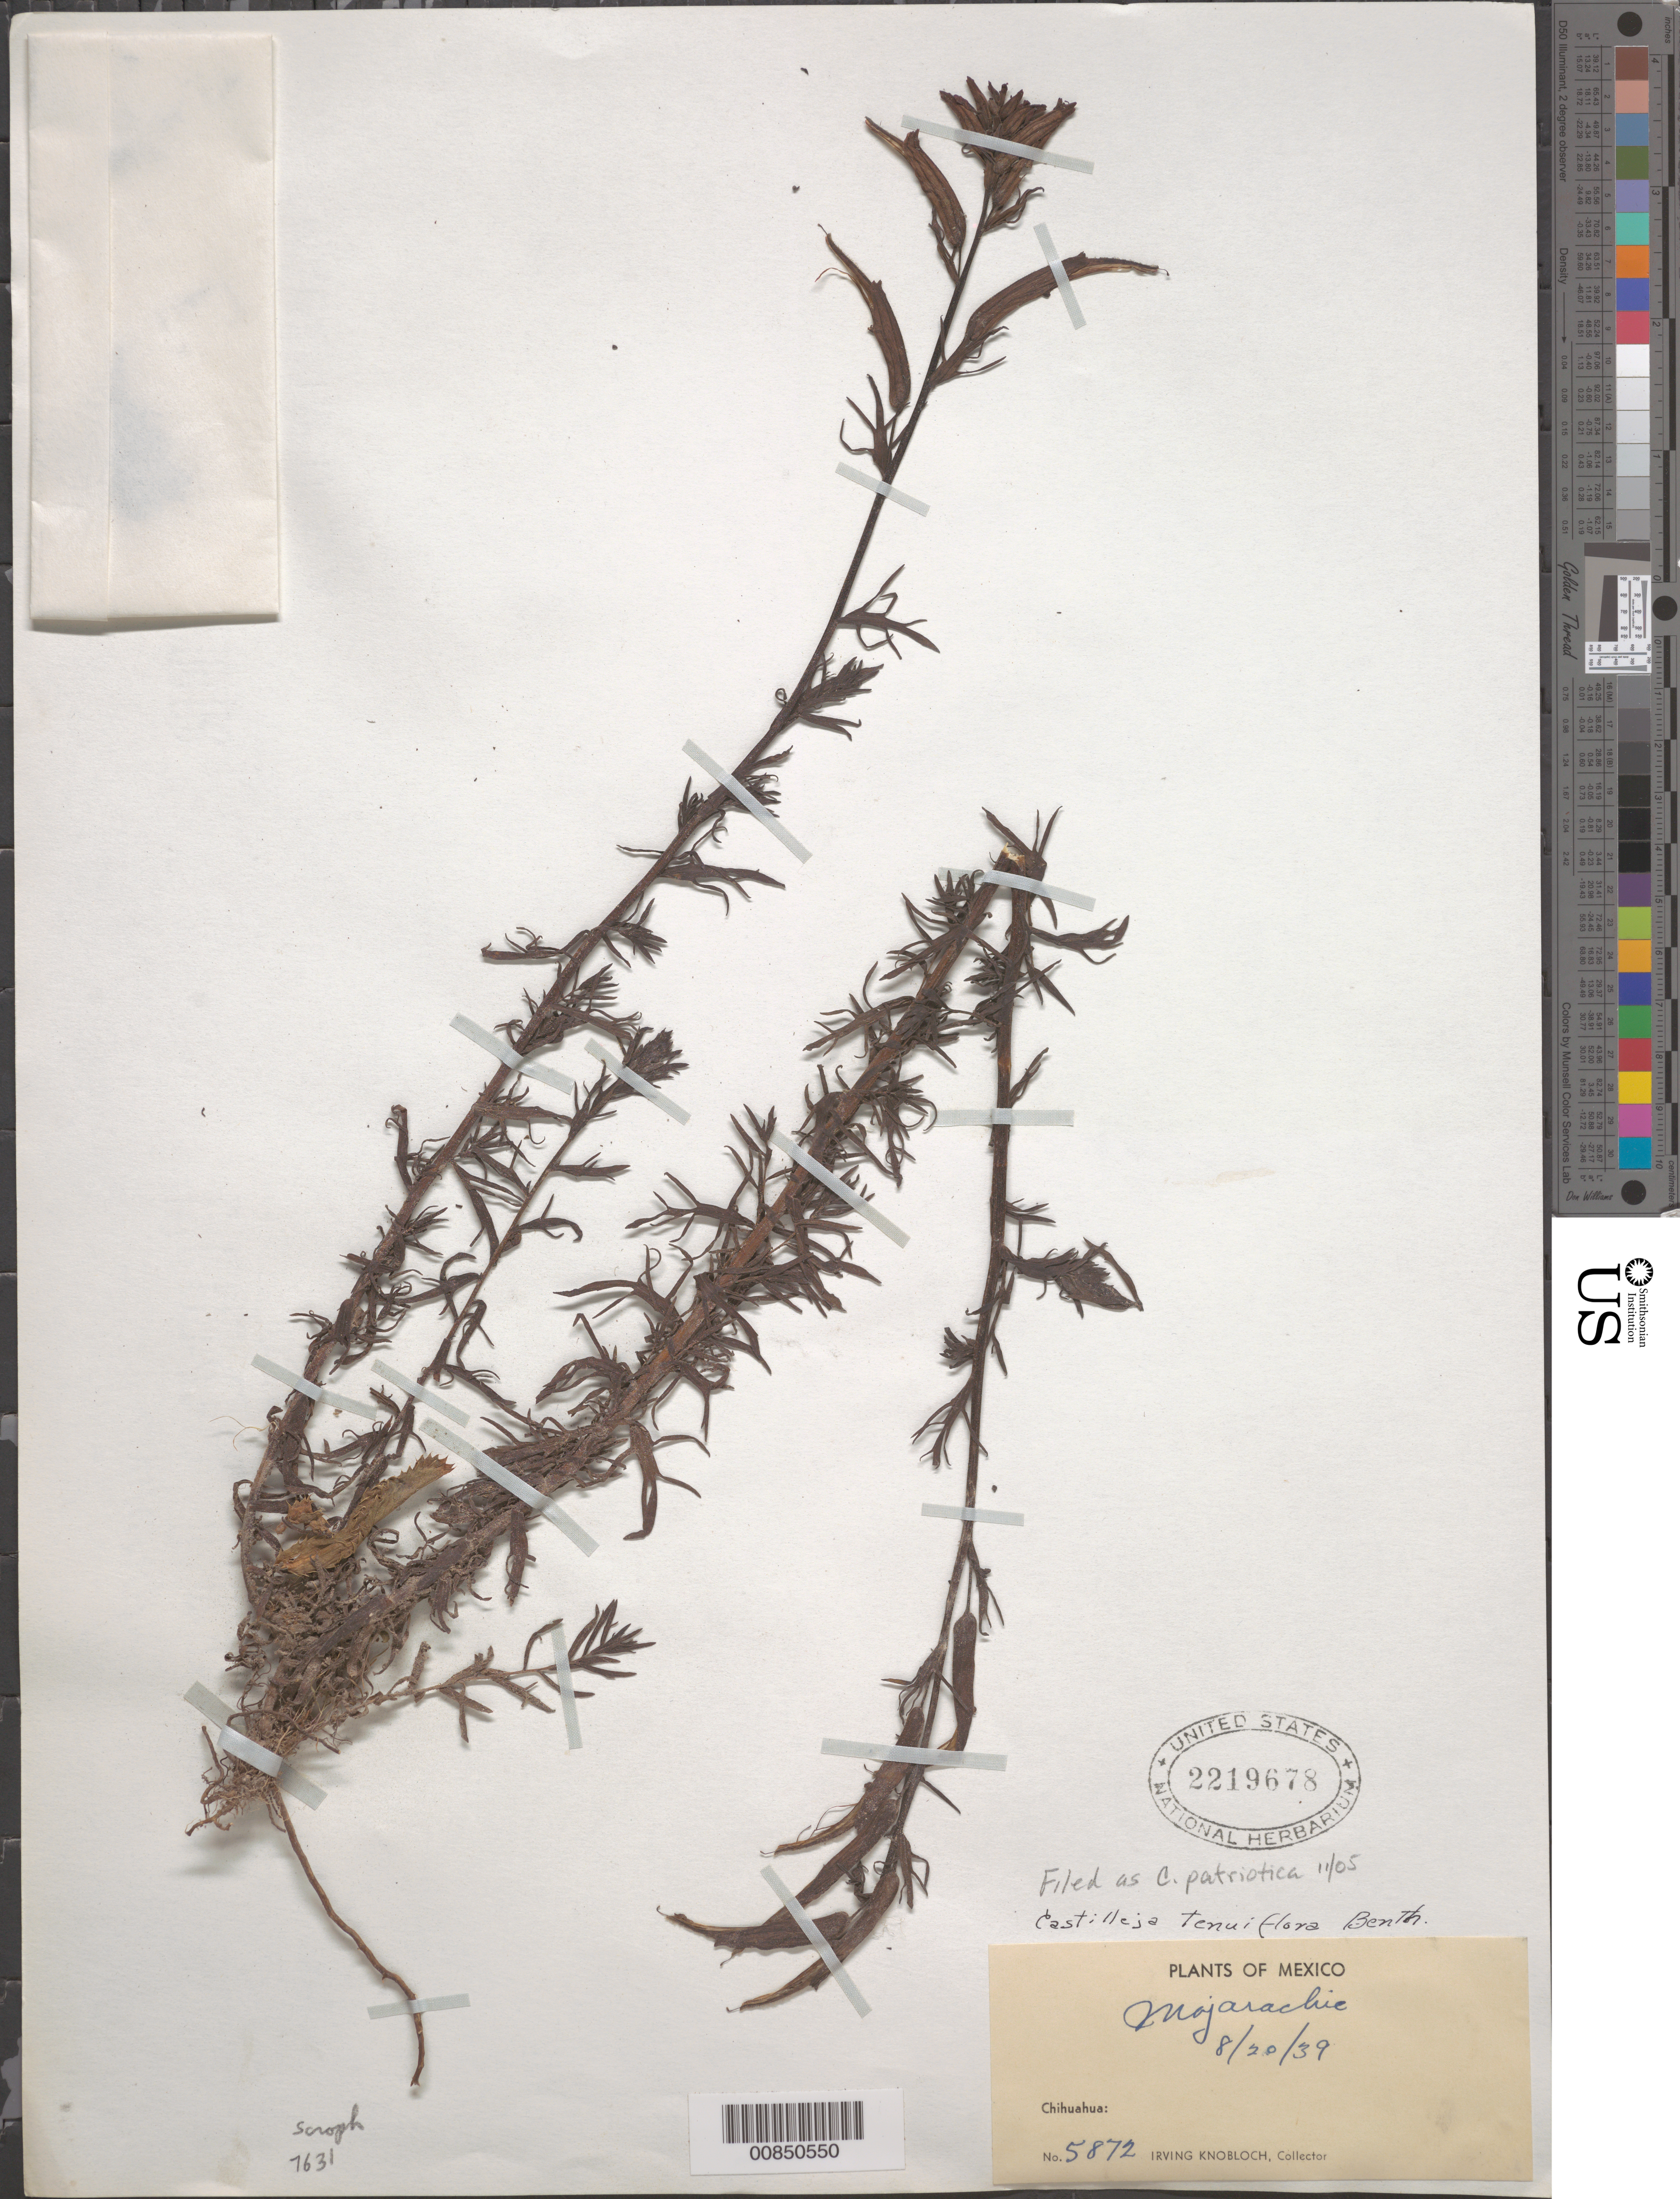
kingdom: Plantae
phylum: Tracheophyta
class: Magnoliopsida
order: Lamiales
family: Orobanchaceae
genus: Castilleja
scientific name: Castilleja patriotica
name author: Fernald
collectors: I. W. Knobloch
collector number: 5872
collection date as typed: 20 Aug 1939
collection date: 1939-08-20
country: Mexico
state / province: Chihuahua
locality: Mojarachic, Chihuahua.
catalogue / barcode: US 2219678